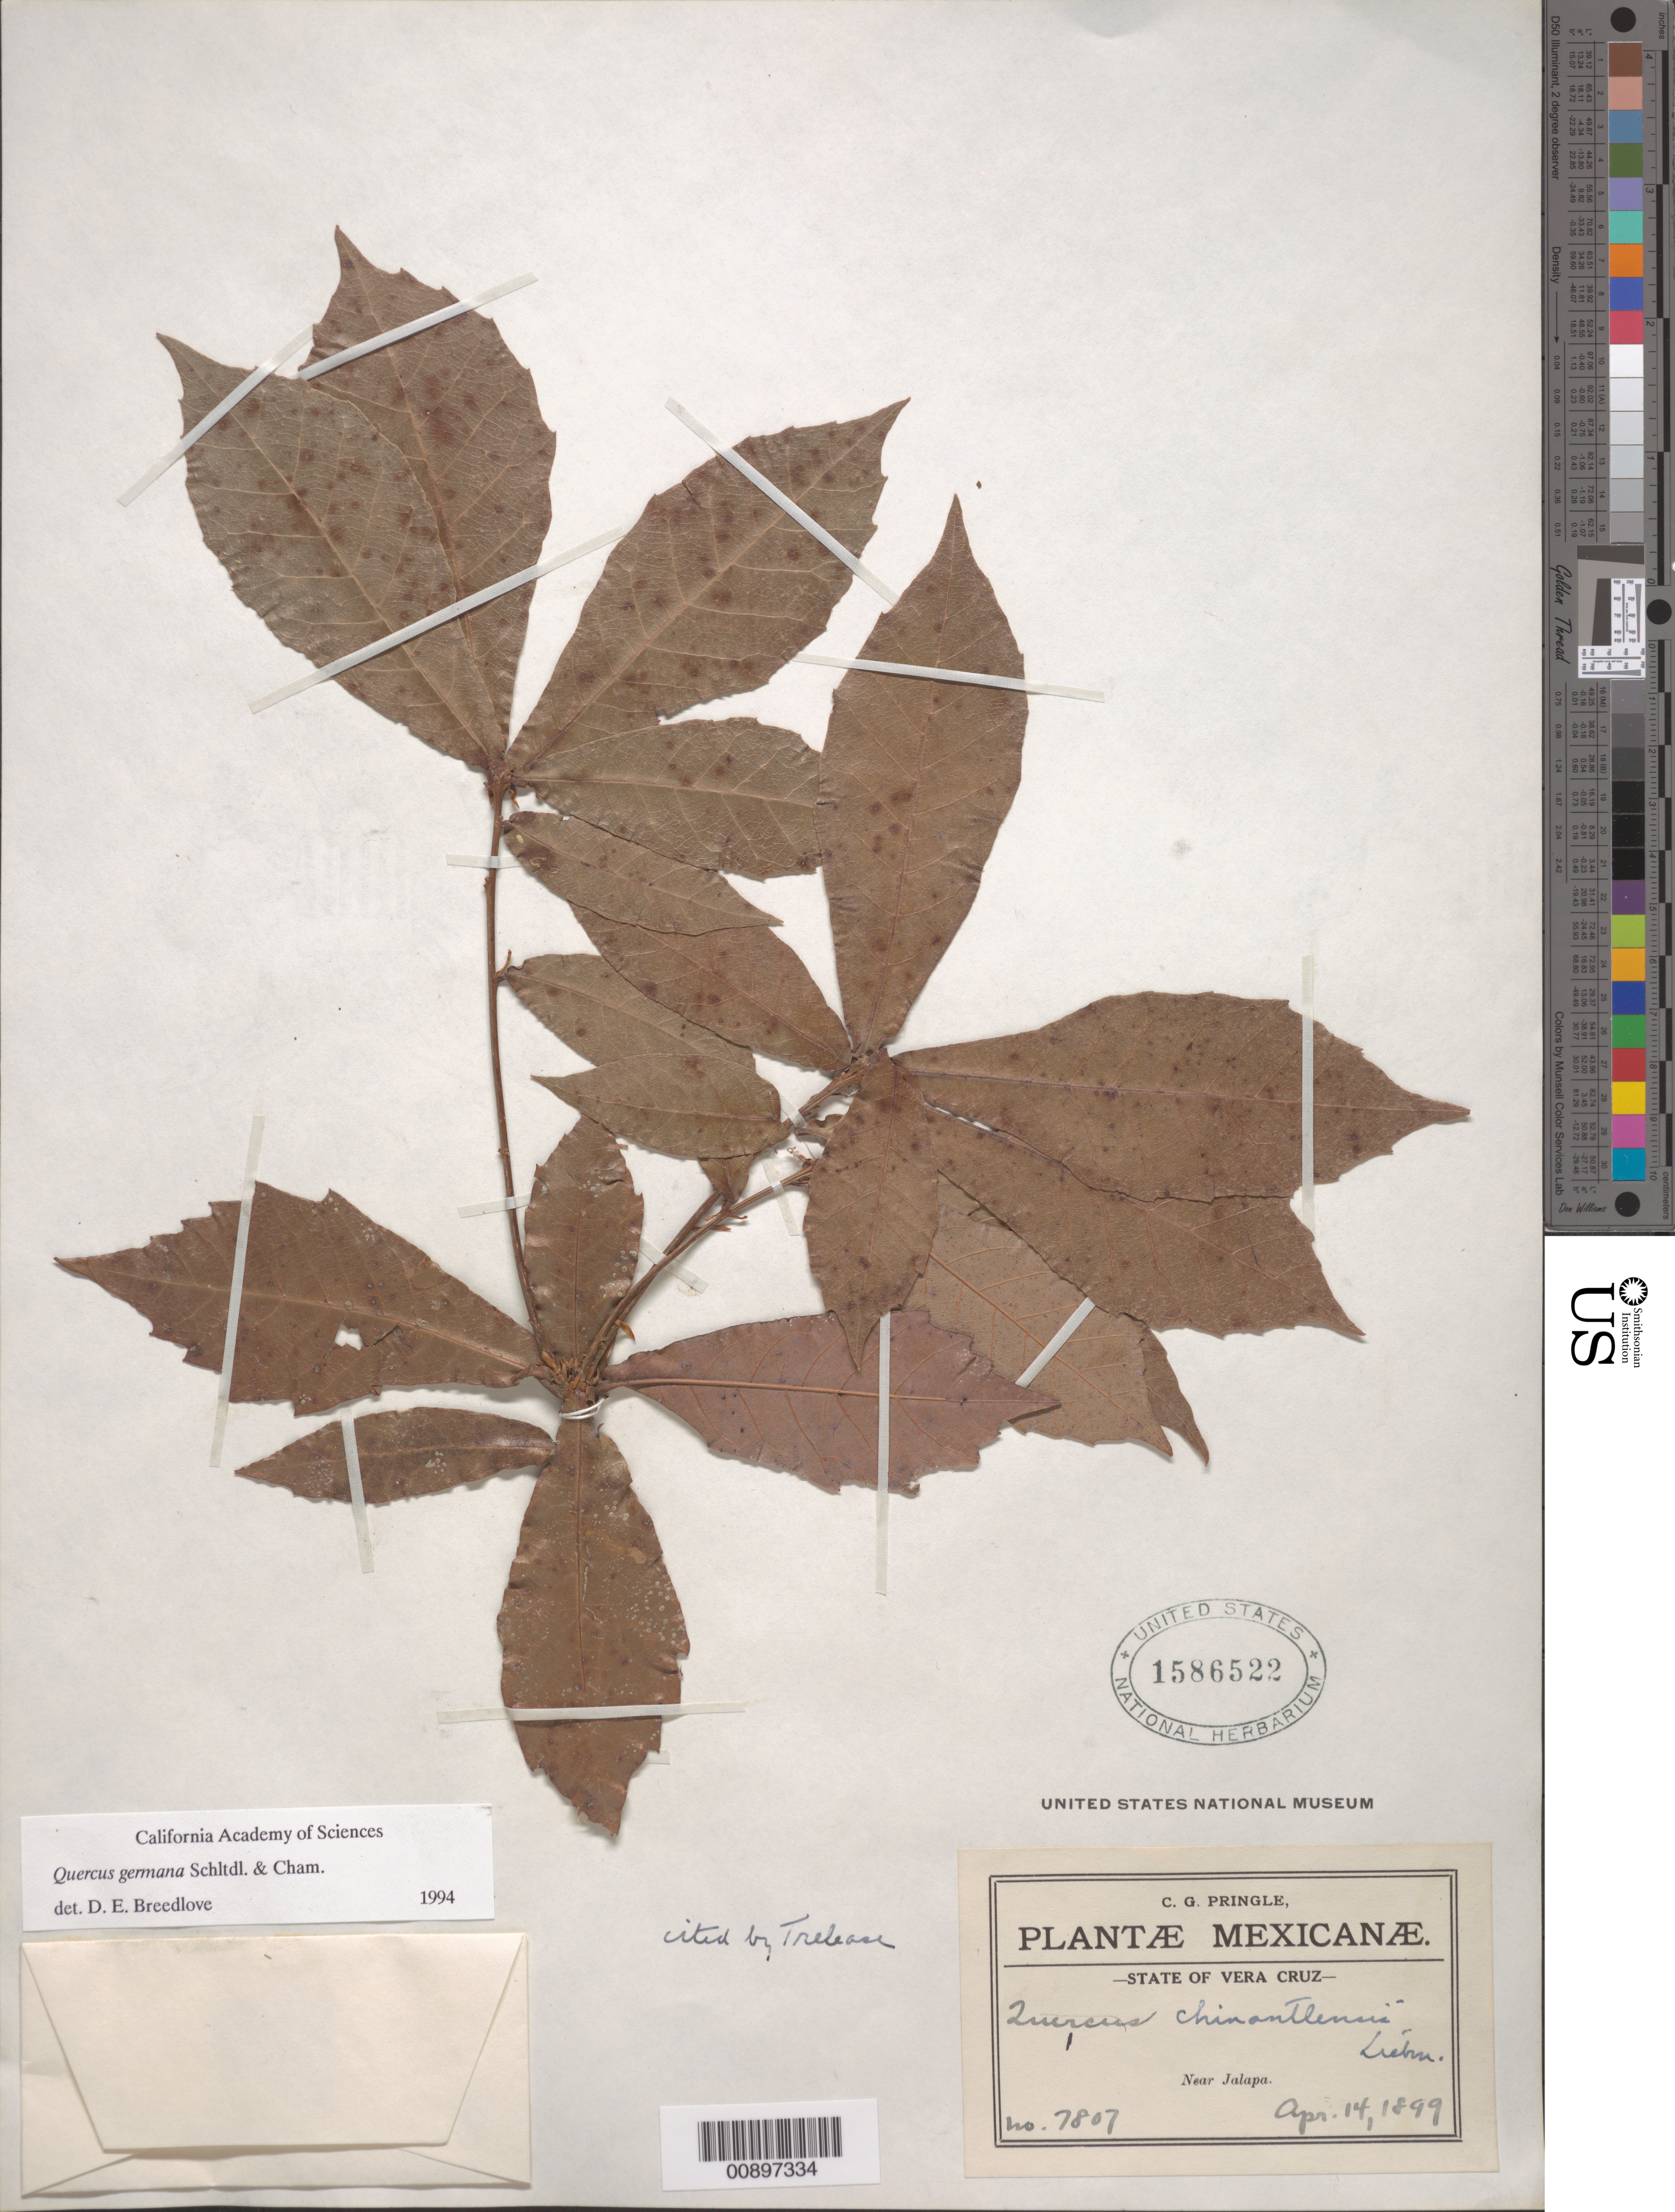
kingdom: Plantae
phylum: Tracheophyta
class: Magnoliopsida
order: Fagales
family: Fagaceae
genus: Quercus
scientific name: Quercus germana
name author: Schltdl. & Cham.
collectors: C. G. Pringle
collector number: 7807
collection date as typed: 14 Apr 1899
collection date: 1899-04-14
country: Mexico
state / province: Veracruz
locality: Near Jalapa, Veracruz.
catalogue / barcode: US 1586522